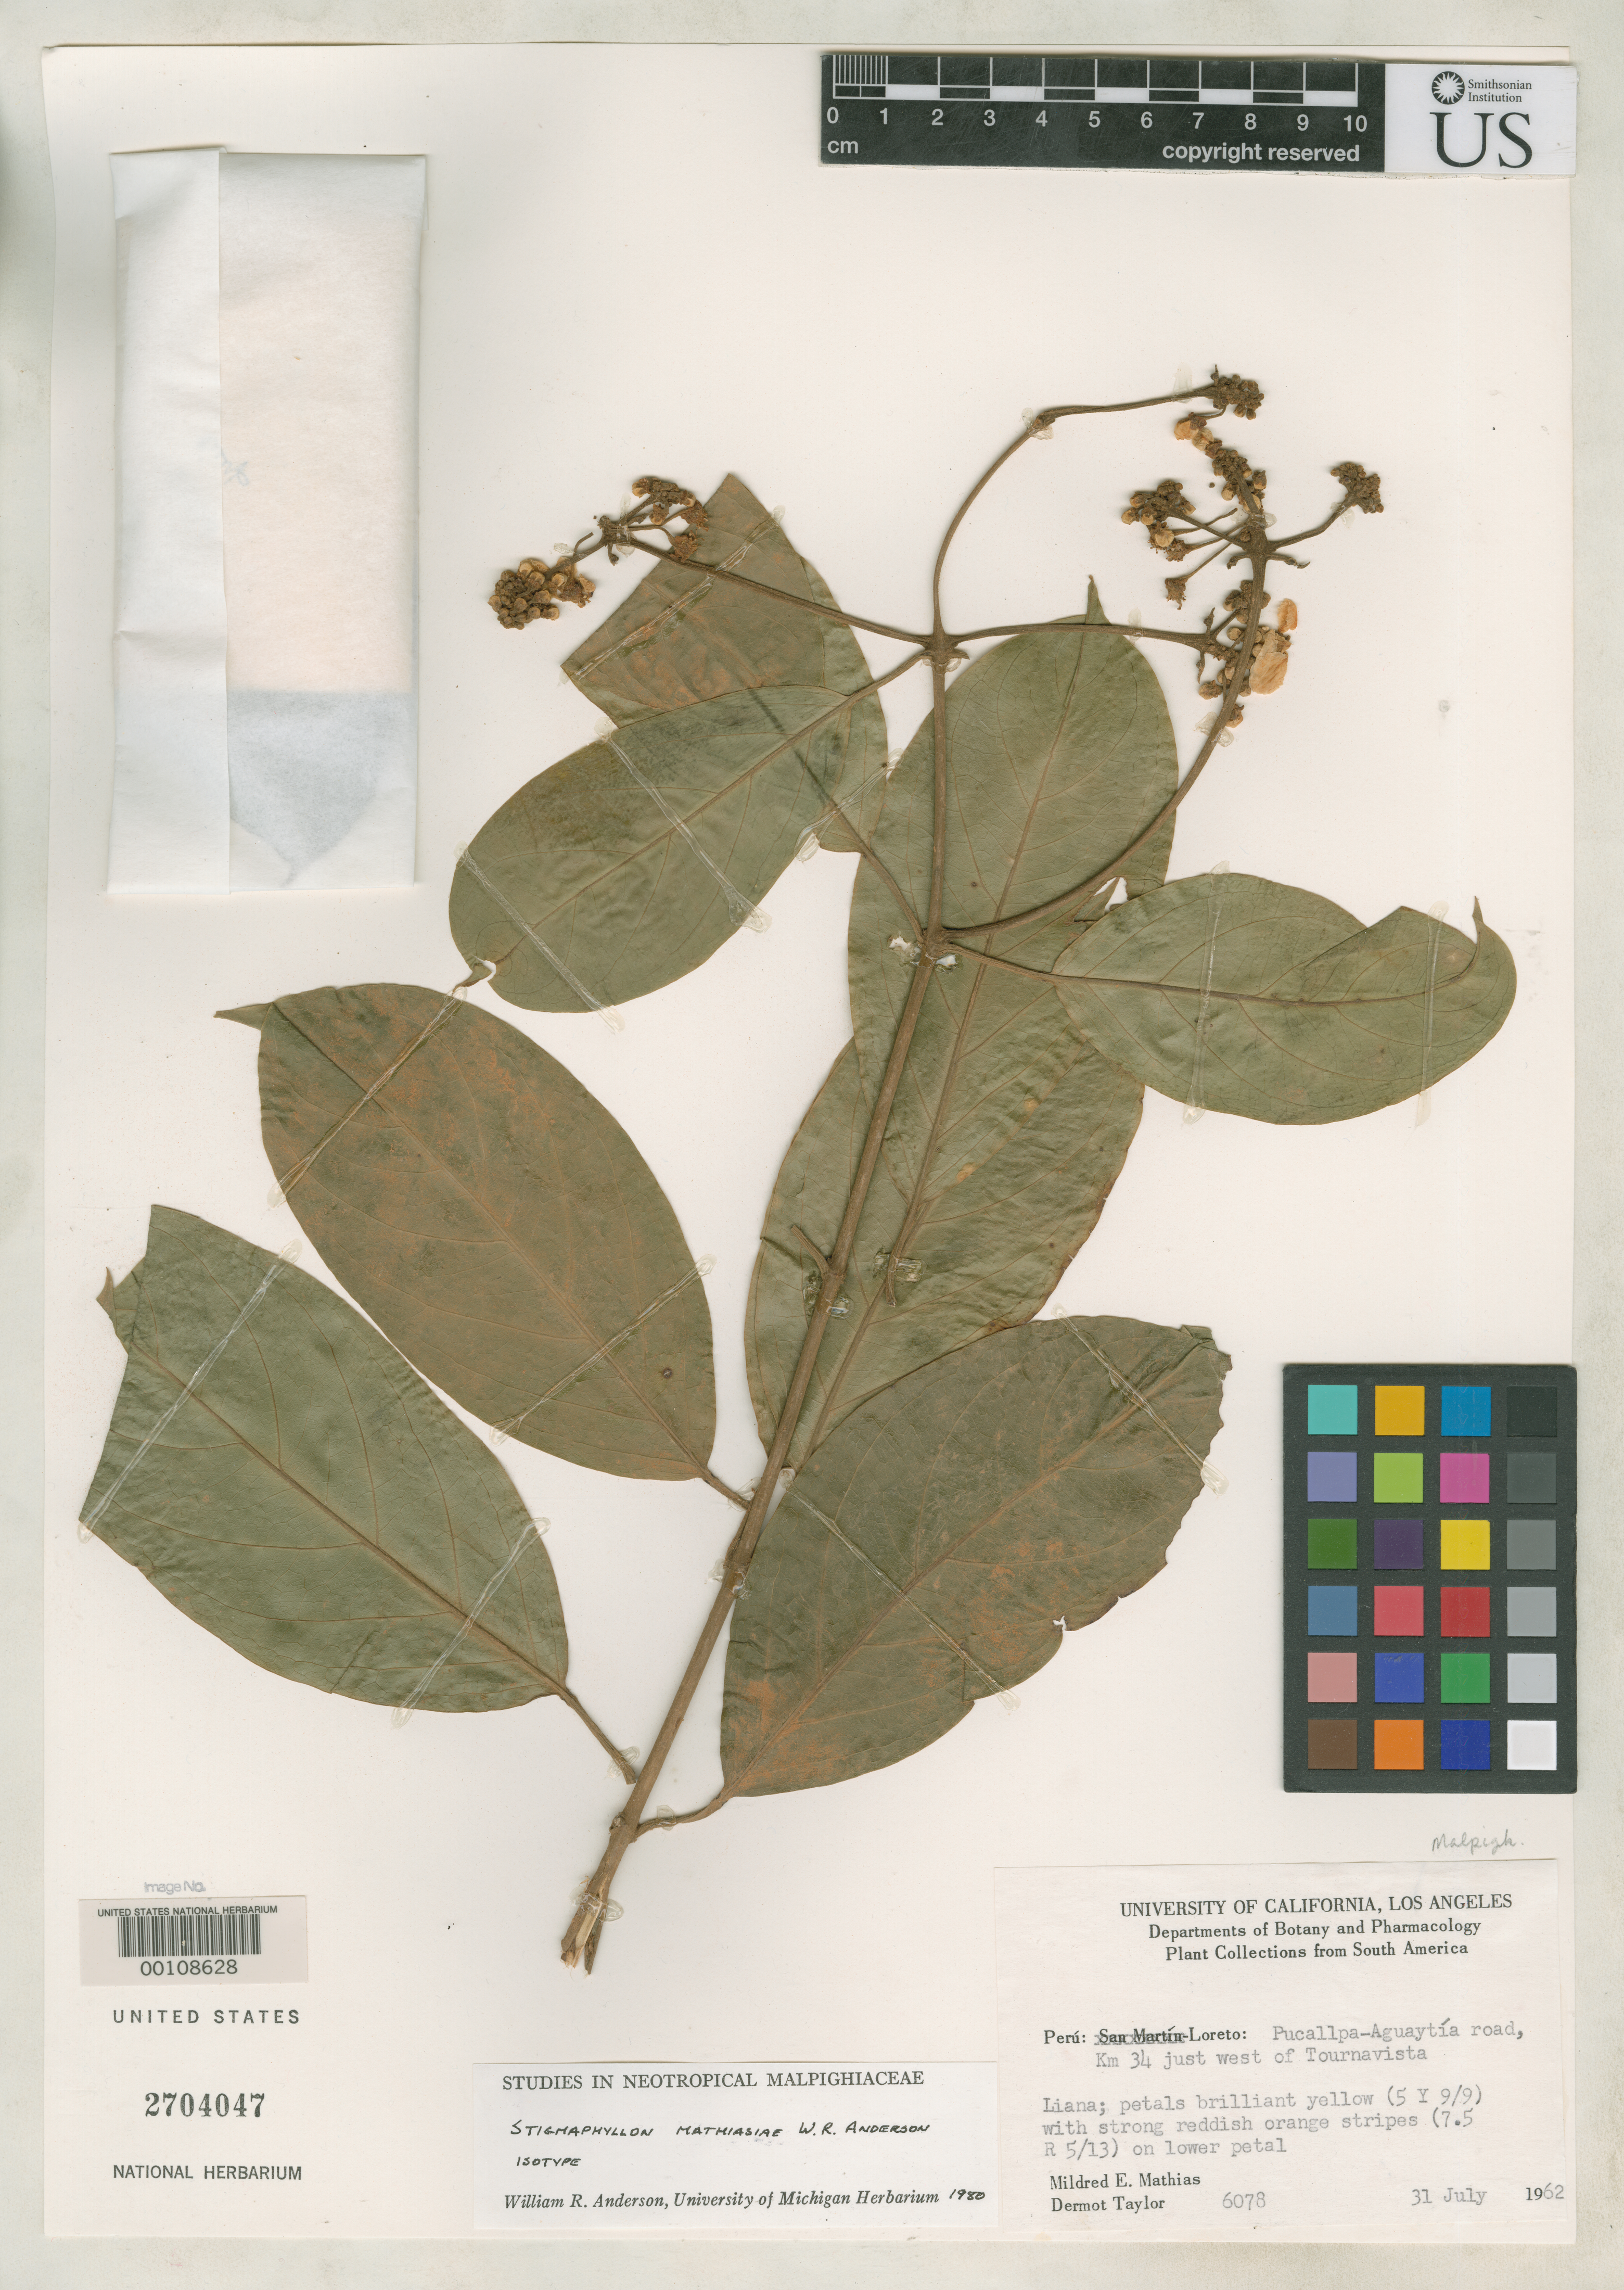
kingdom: Plantae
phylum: Tracheophyta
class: Magnoliopsida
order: Malpighiales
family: Malpighiaceae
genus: Stigmaphyllon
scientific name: Stigmaphyllon mathiasiae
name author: W.R. Anderson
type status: Isotype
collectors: M. E. Mathias & D. Taylor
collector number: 6078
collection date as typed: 31 Jul 1962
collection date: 1962-07-31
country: Peru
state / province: Loreto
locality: Pucallpa-Aguaytia Road, W. of Tournavista.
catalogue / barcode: US 2704047